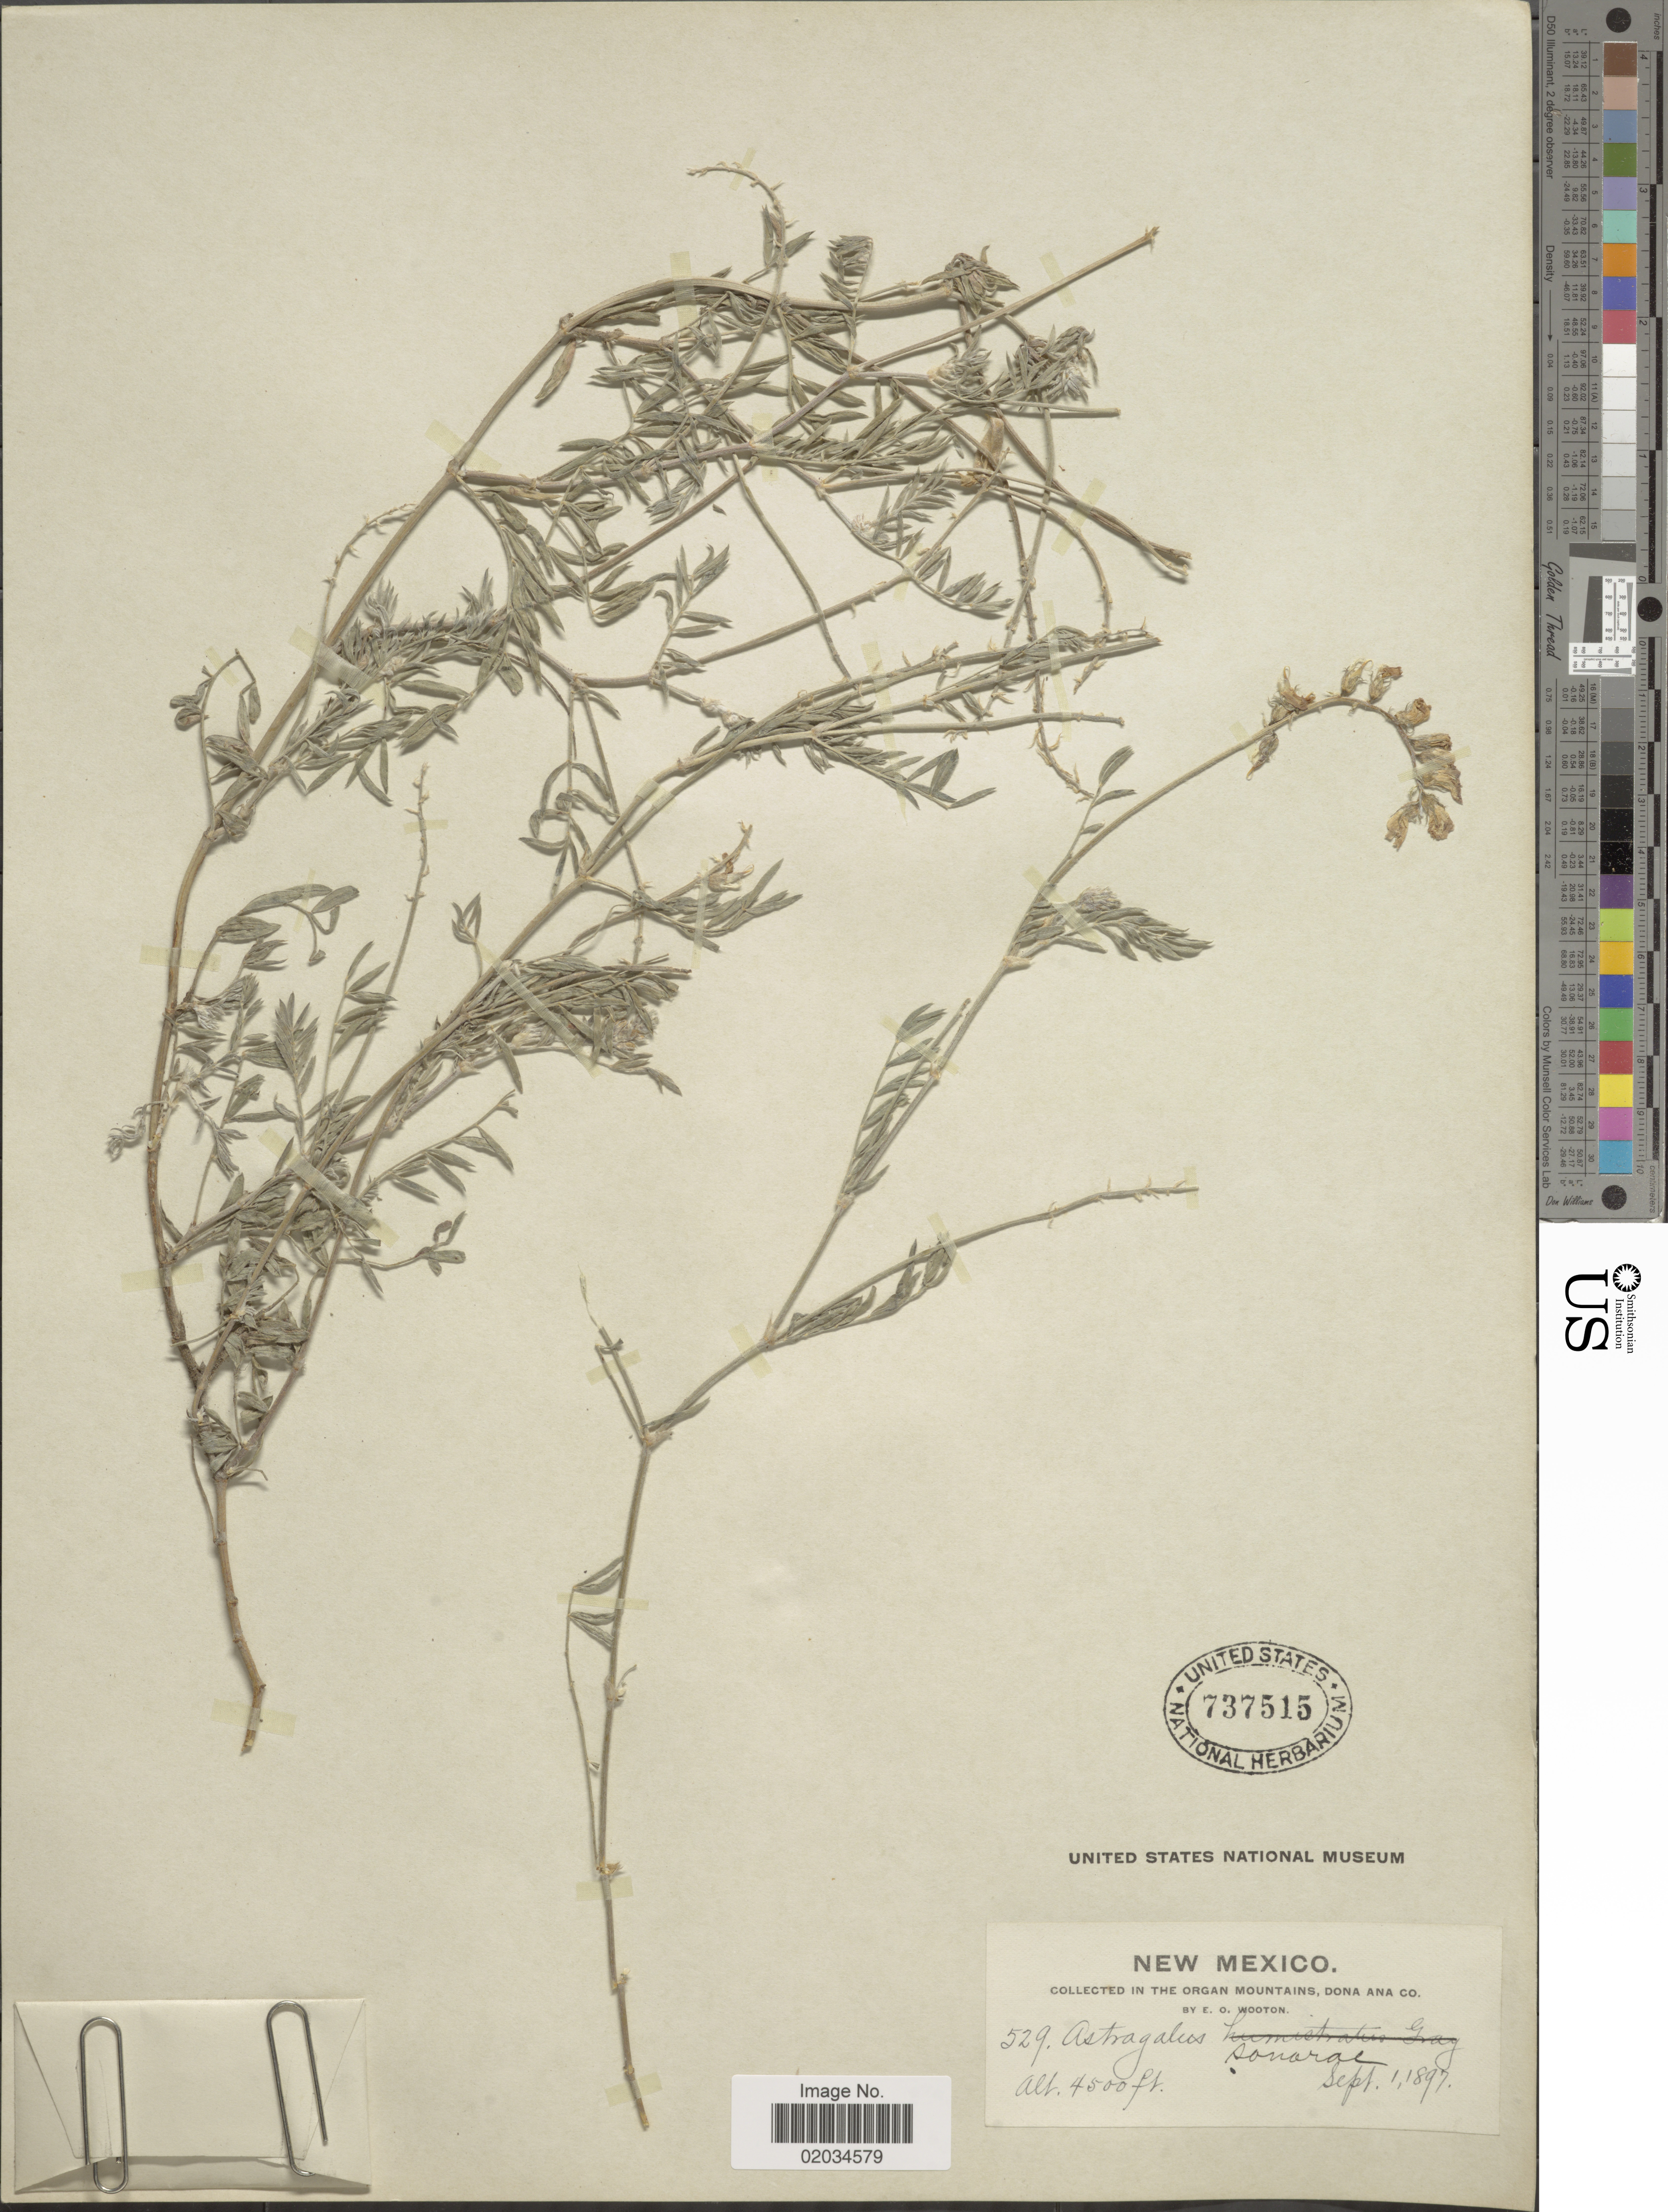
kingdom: Plantae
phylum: Tracheophyta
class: Magnoliopsida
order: Fabales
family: Fabaceae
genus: Astragalus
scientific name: Astragalus sonorae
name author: A. Gray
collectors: E. O. Wooton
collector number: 529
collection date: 1897-09-01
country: United States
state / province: New Mexico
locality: In the Organ Mountains, Dona Ana Co.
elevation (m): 1372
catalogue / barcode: US 737515